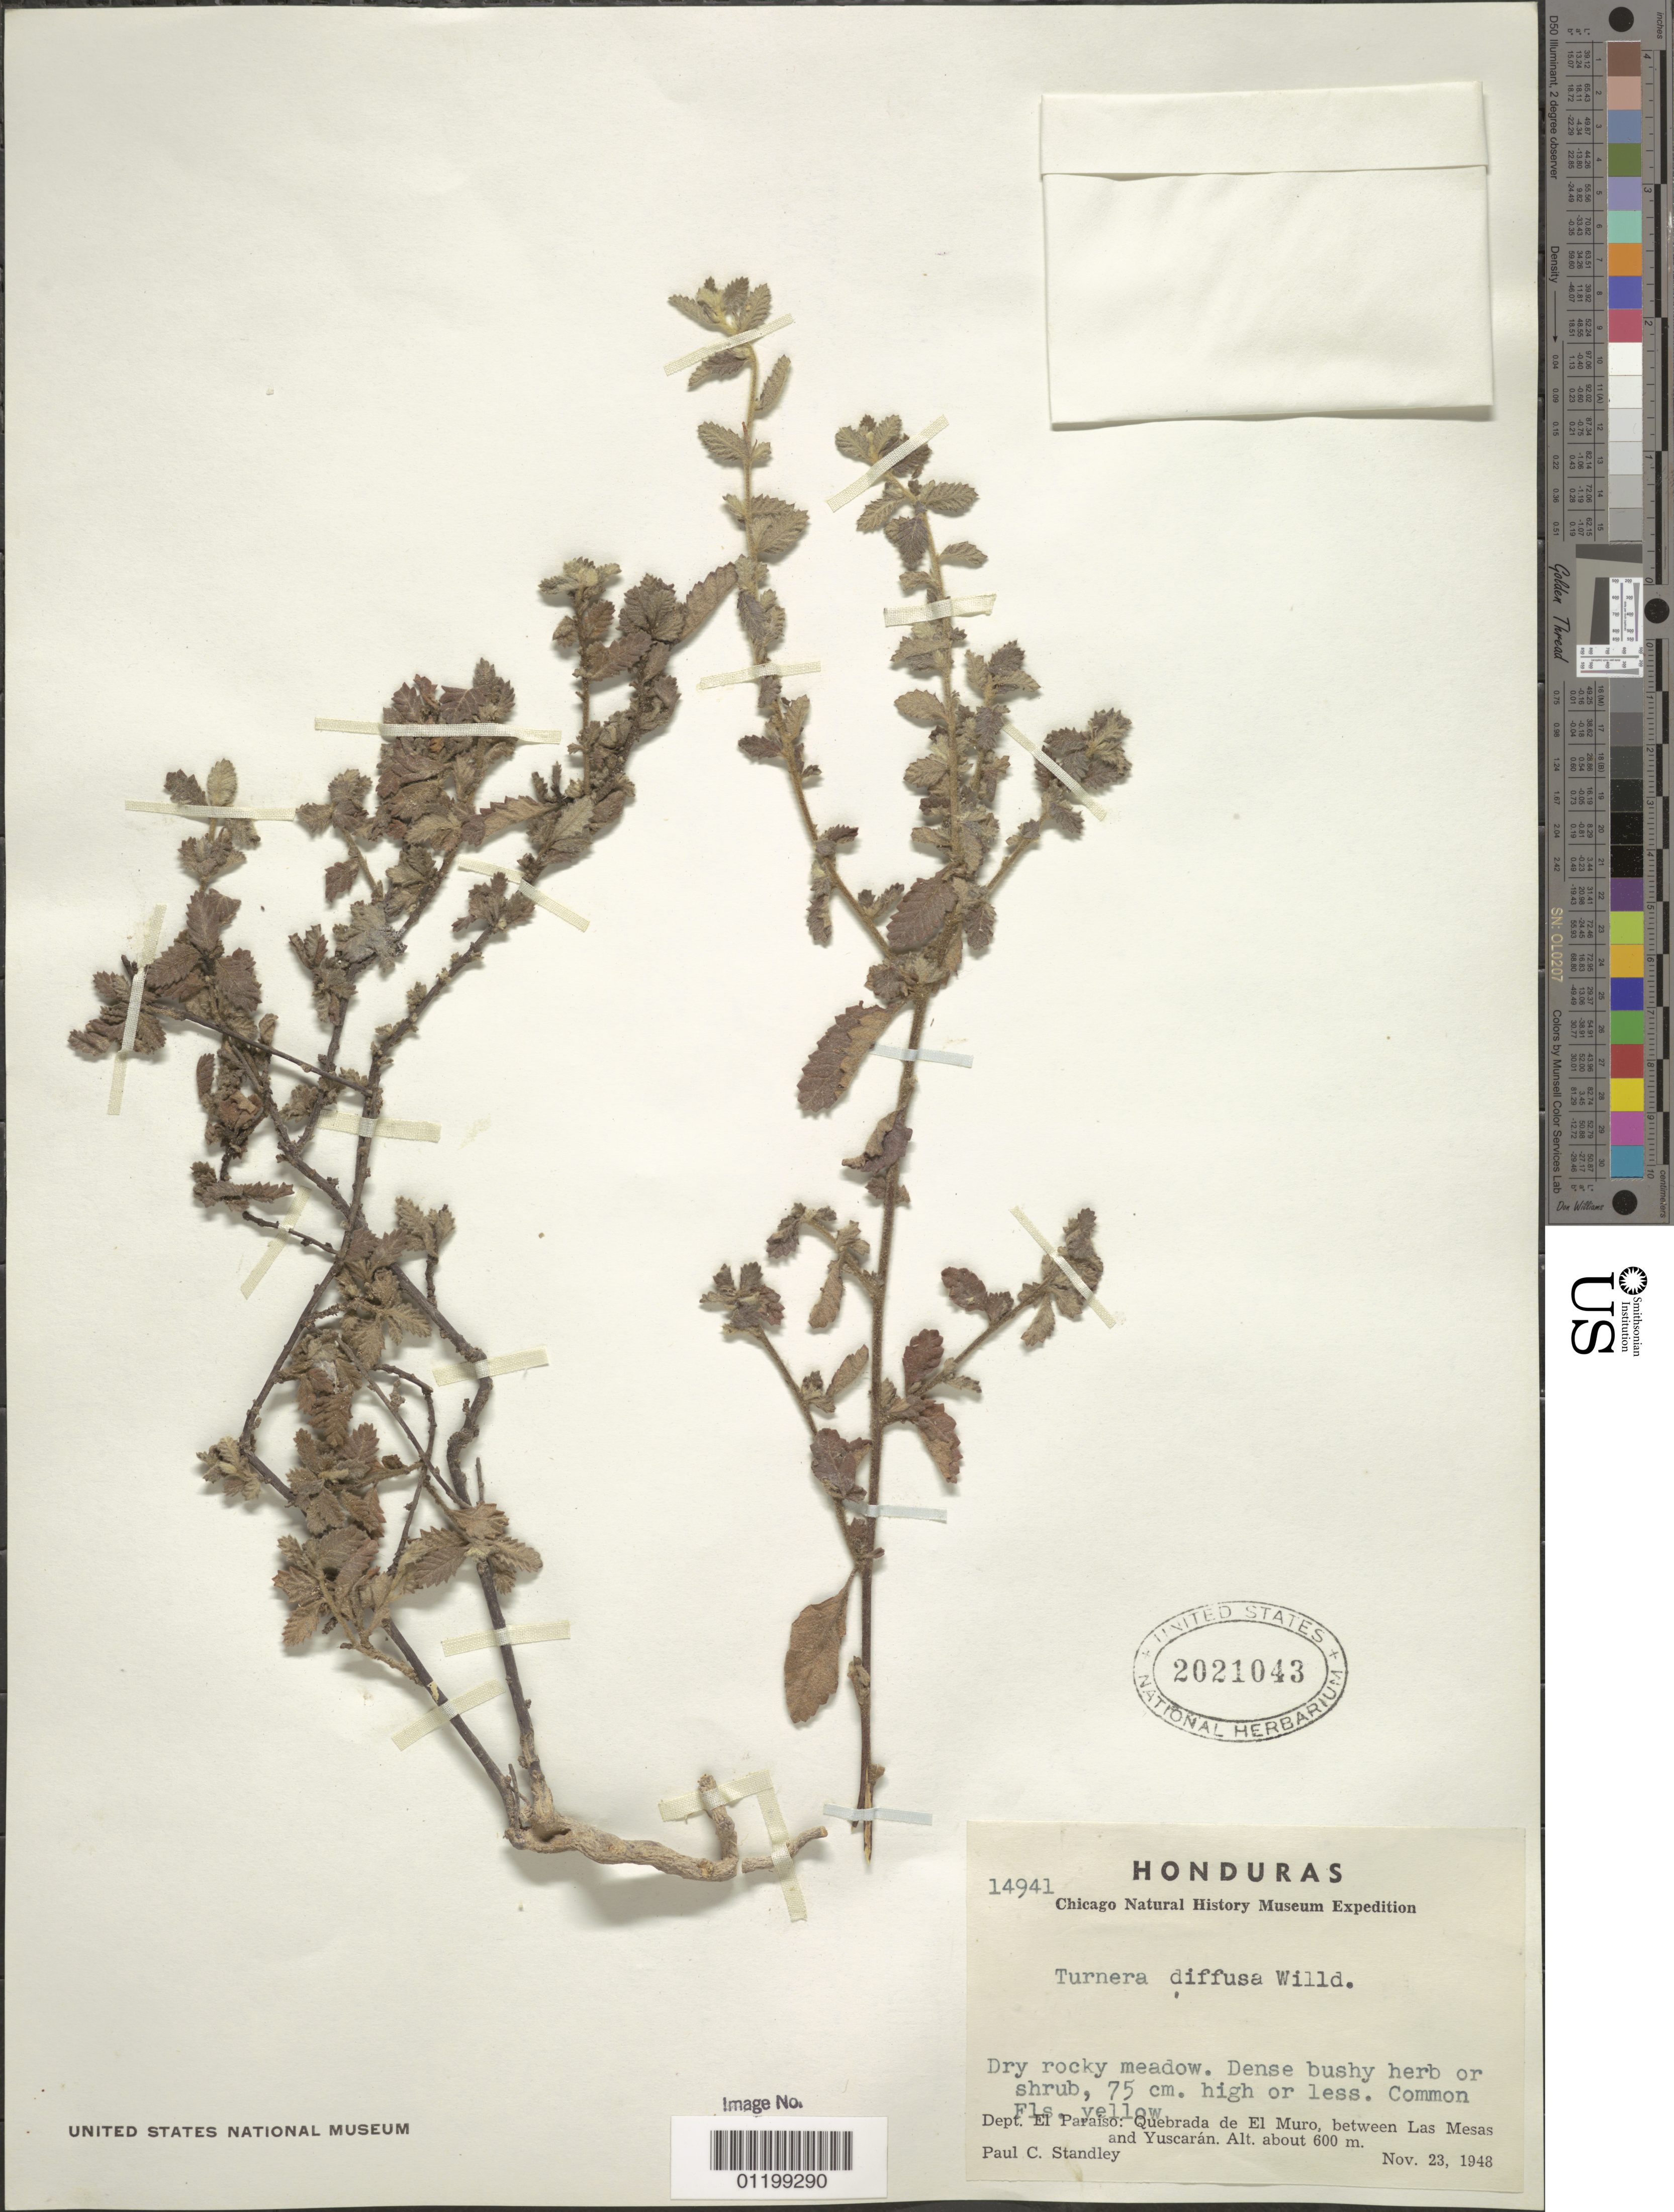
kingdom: Plantae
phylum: Tracheophyta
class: Magnoliopsida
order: Malpighiales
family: Turneraceae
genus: Turnera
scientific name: Turnera diffusa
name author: Willd. ex Schult.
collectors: P. C. Standley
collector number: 14941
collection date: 1948-11-23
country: Honduras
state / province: El Paraíso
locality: Quebrada de El Muro, between Las Mesas and Yuscaran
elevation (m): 600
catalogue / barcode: US 2021043